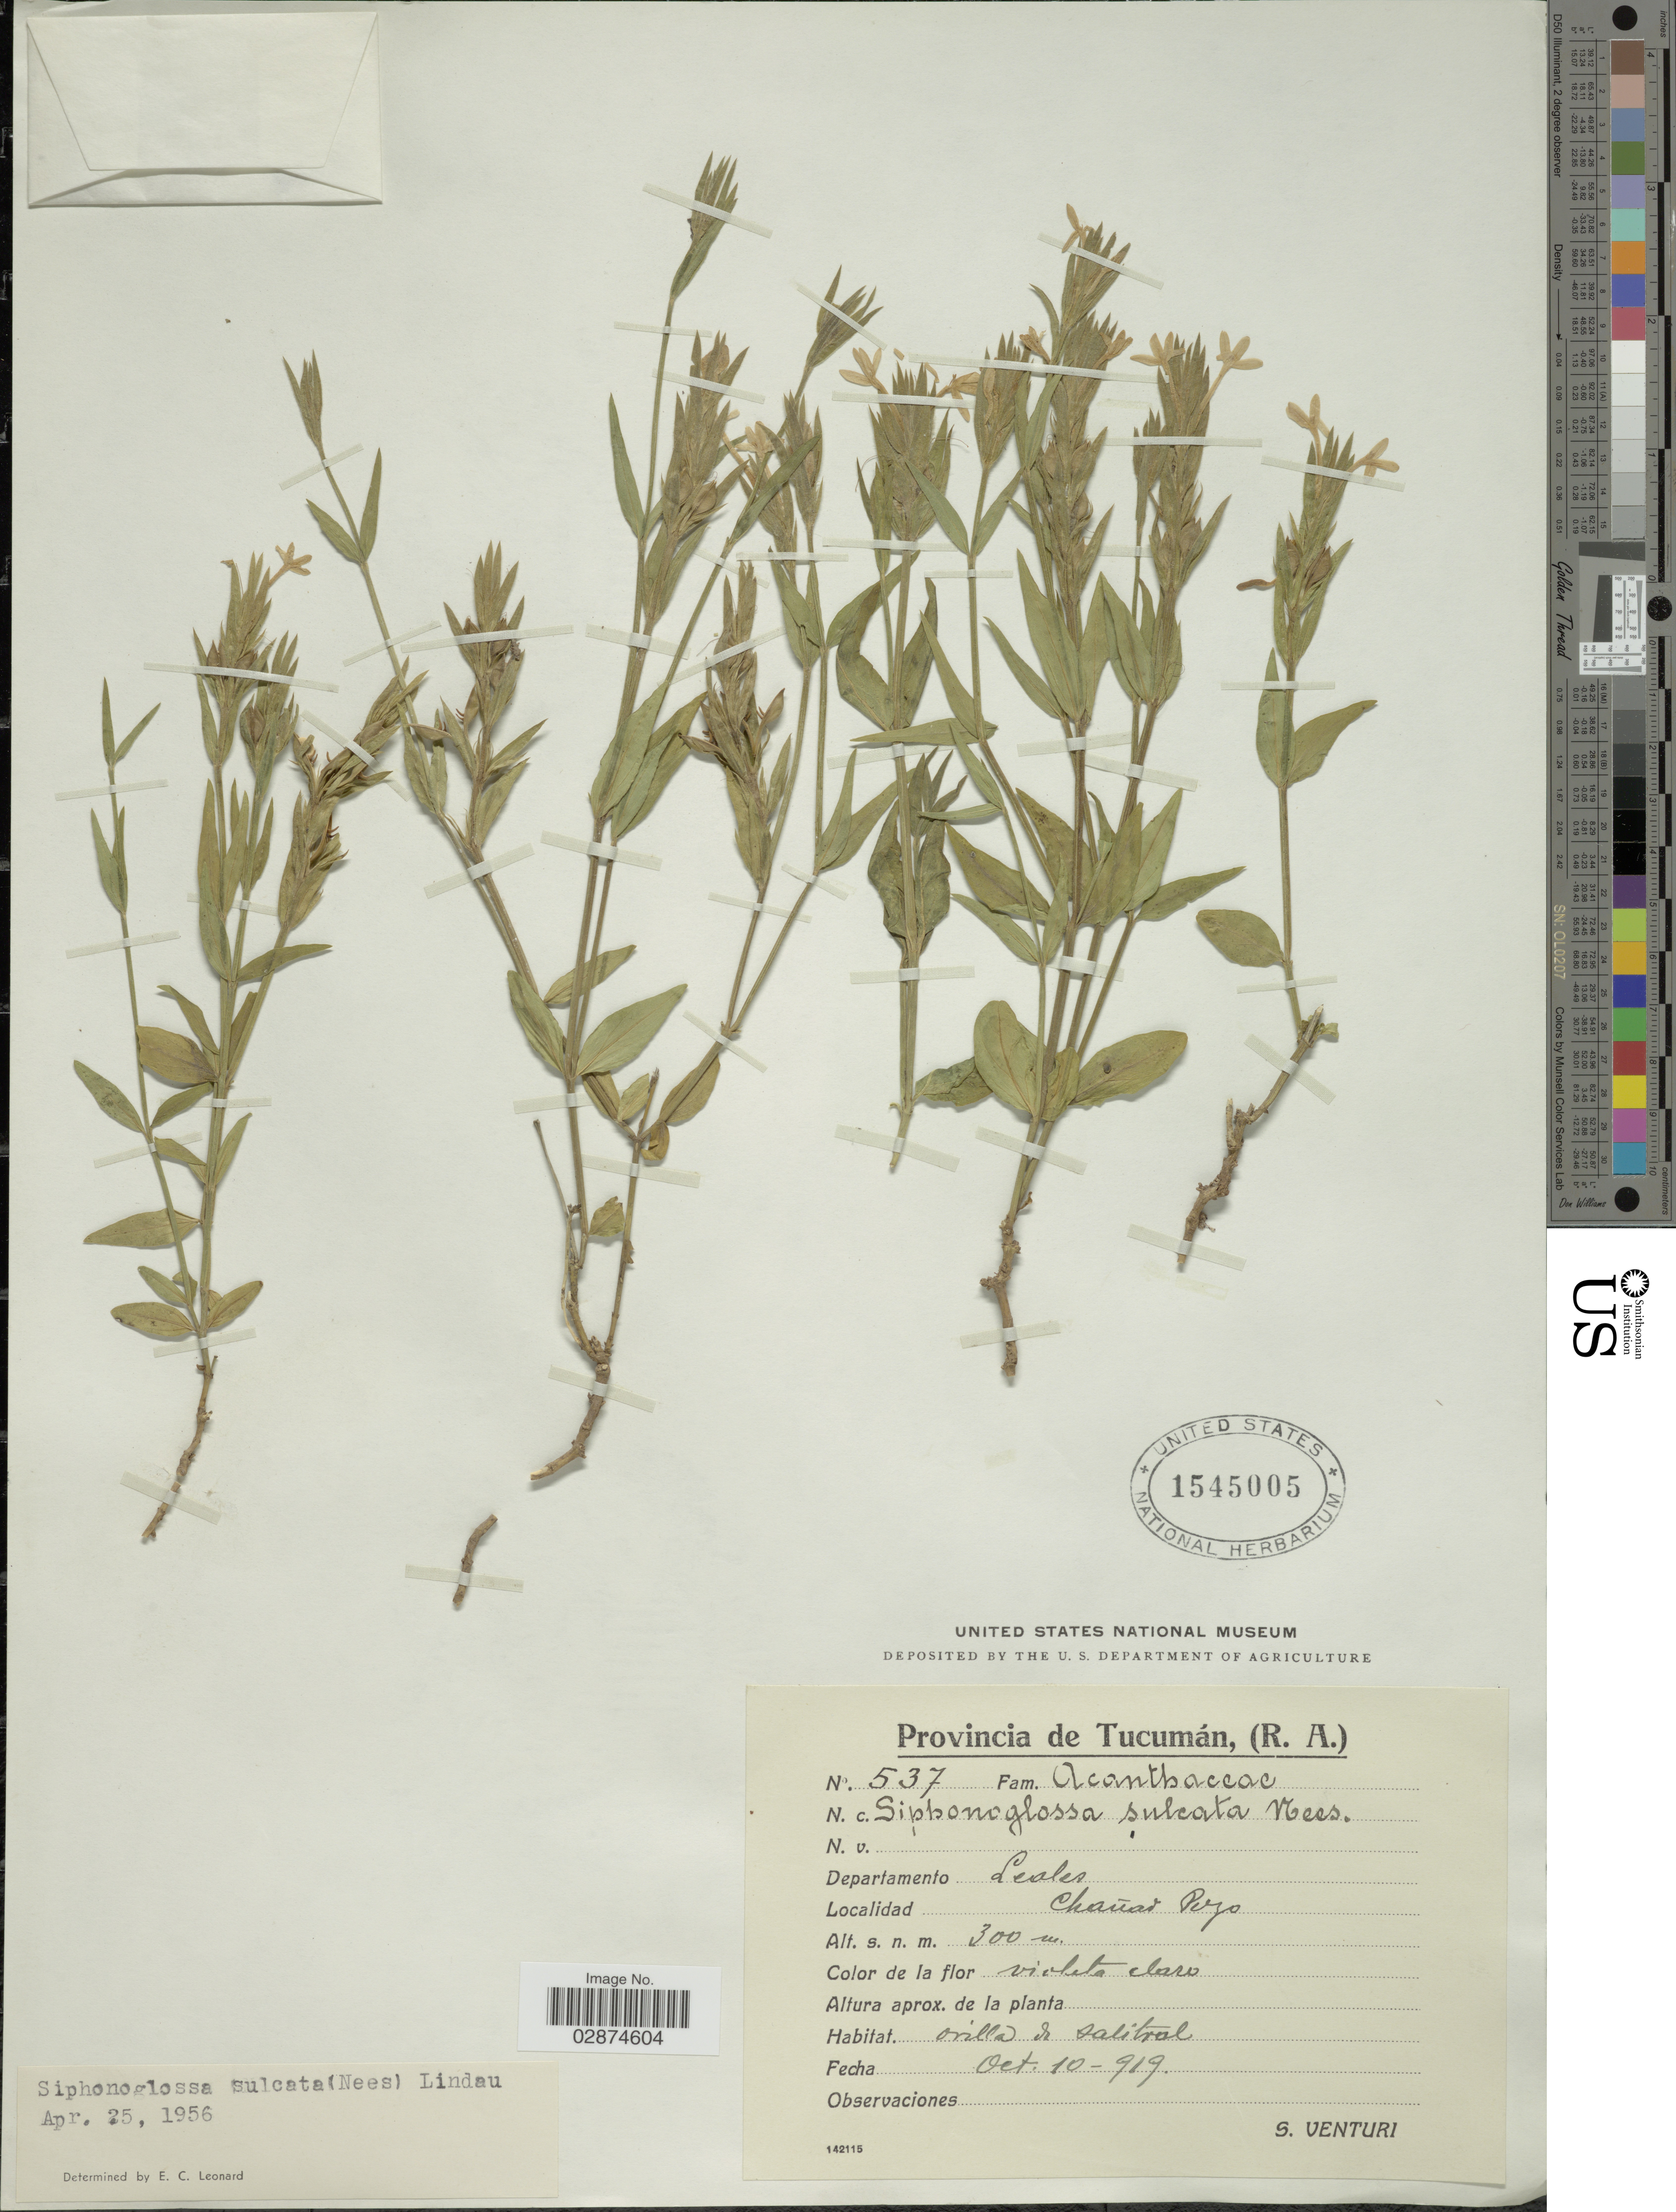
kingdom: Plantae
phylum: Tracheophyta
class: Magnoliopsida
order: Lamiales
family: Acanthaceae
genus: Yeatesia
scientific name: Yeatesia sulcata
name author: (Nees) Hilsenb.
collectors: S. Venturi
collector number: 537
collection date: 1919-10-10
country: Argentina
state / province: Tucuman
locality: (R.A.). Departamento Leales. Chañar Pozo.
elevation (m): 300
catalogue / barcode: US 1545005